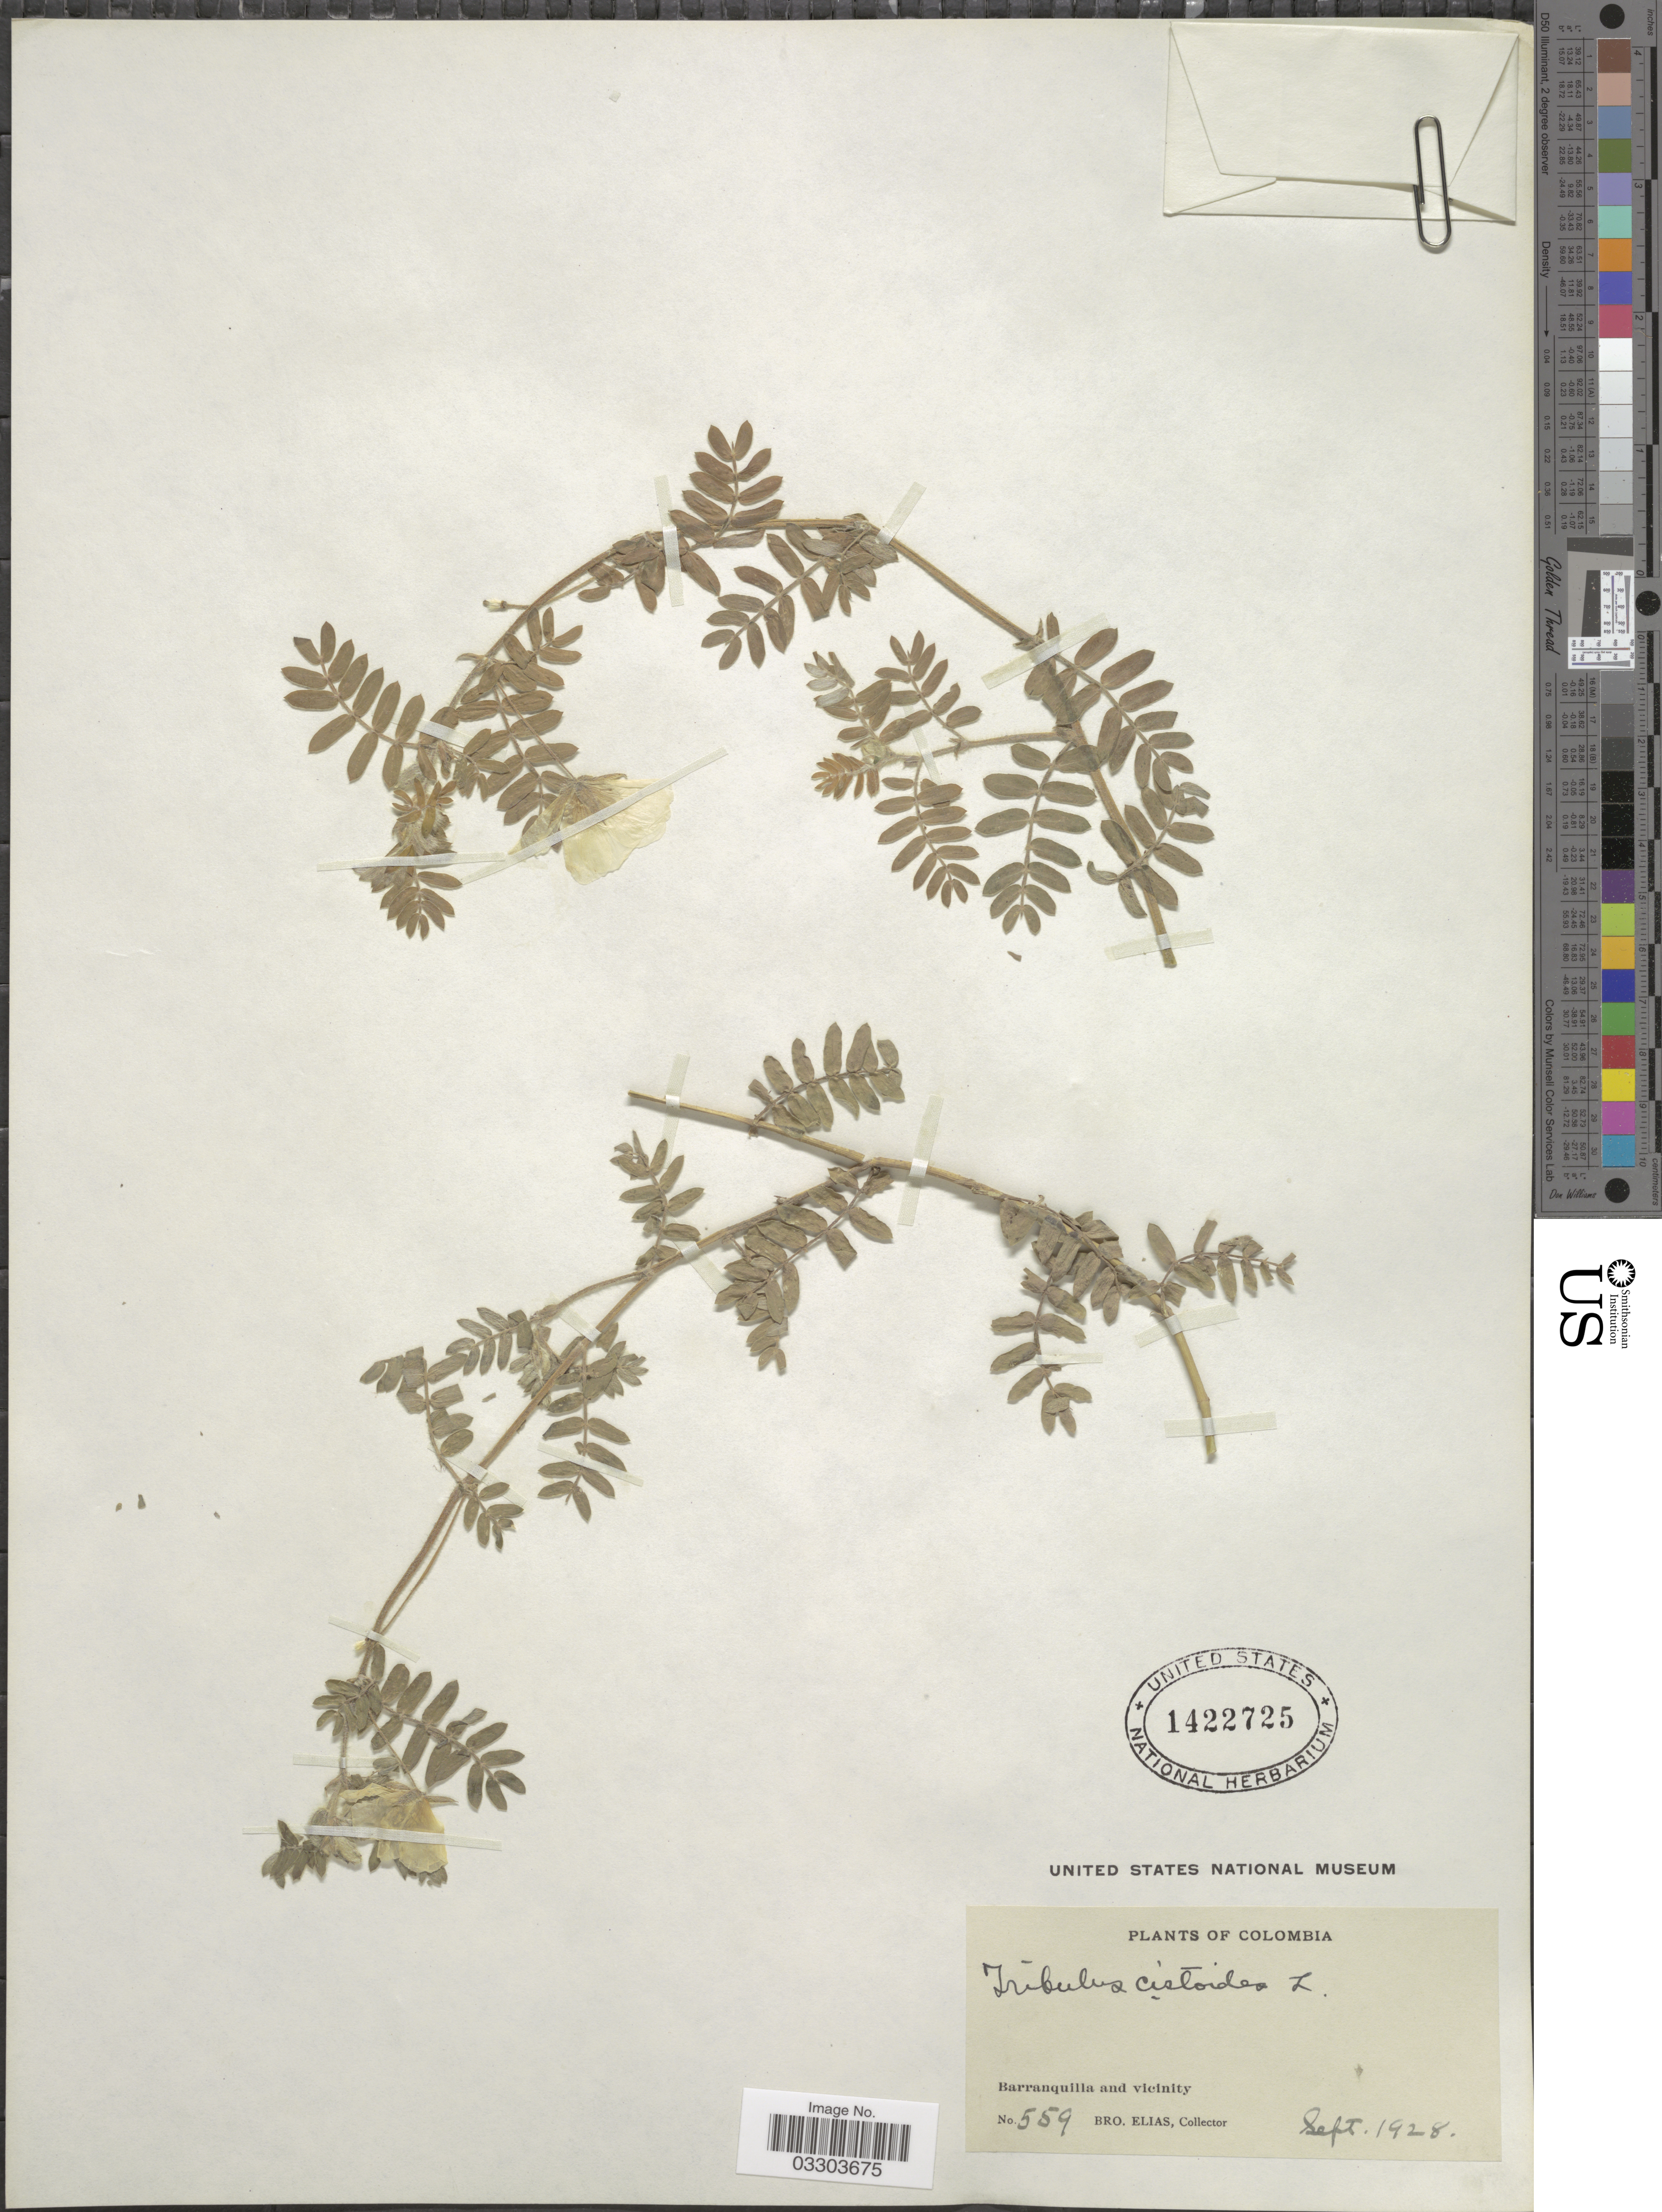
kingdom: Plantae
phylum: Tracheophyta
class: Magnoliopsida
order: Zygophyllales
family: Zygophyllaceae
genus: Tribulus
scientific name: Tribulus cistoides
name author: L.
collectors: Bro. Elias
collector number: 559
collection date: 1928-09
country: Colombia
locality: Barranquilla and vicinity.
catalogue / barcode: US 1422725